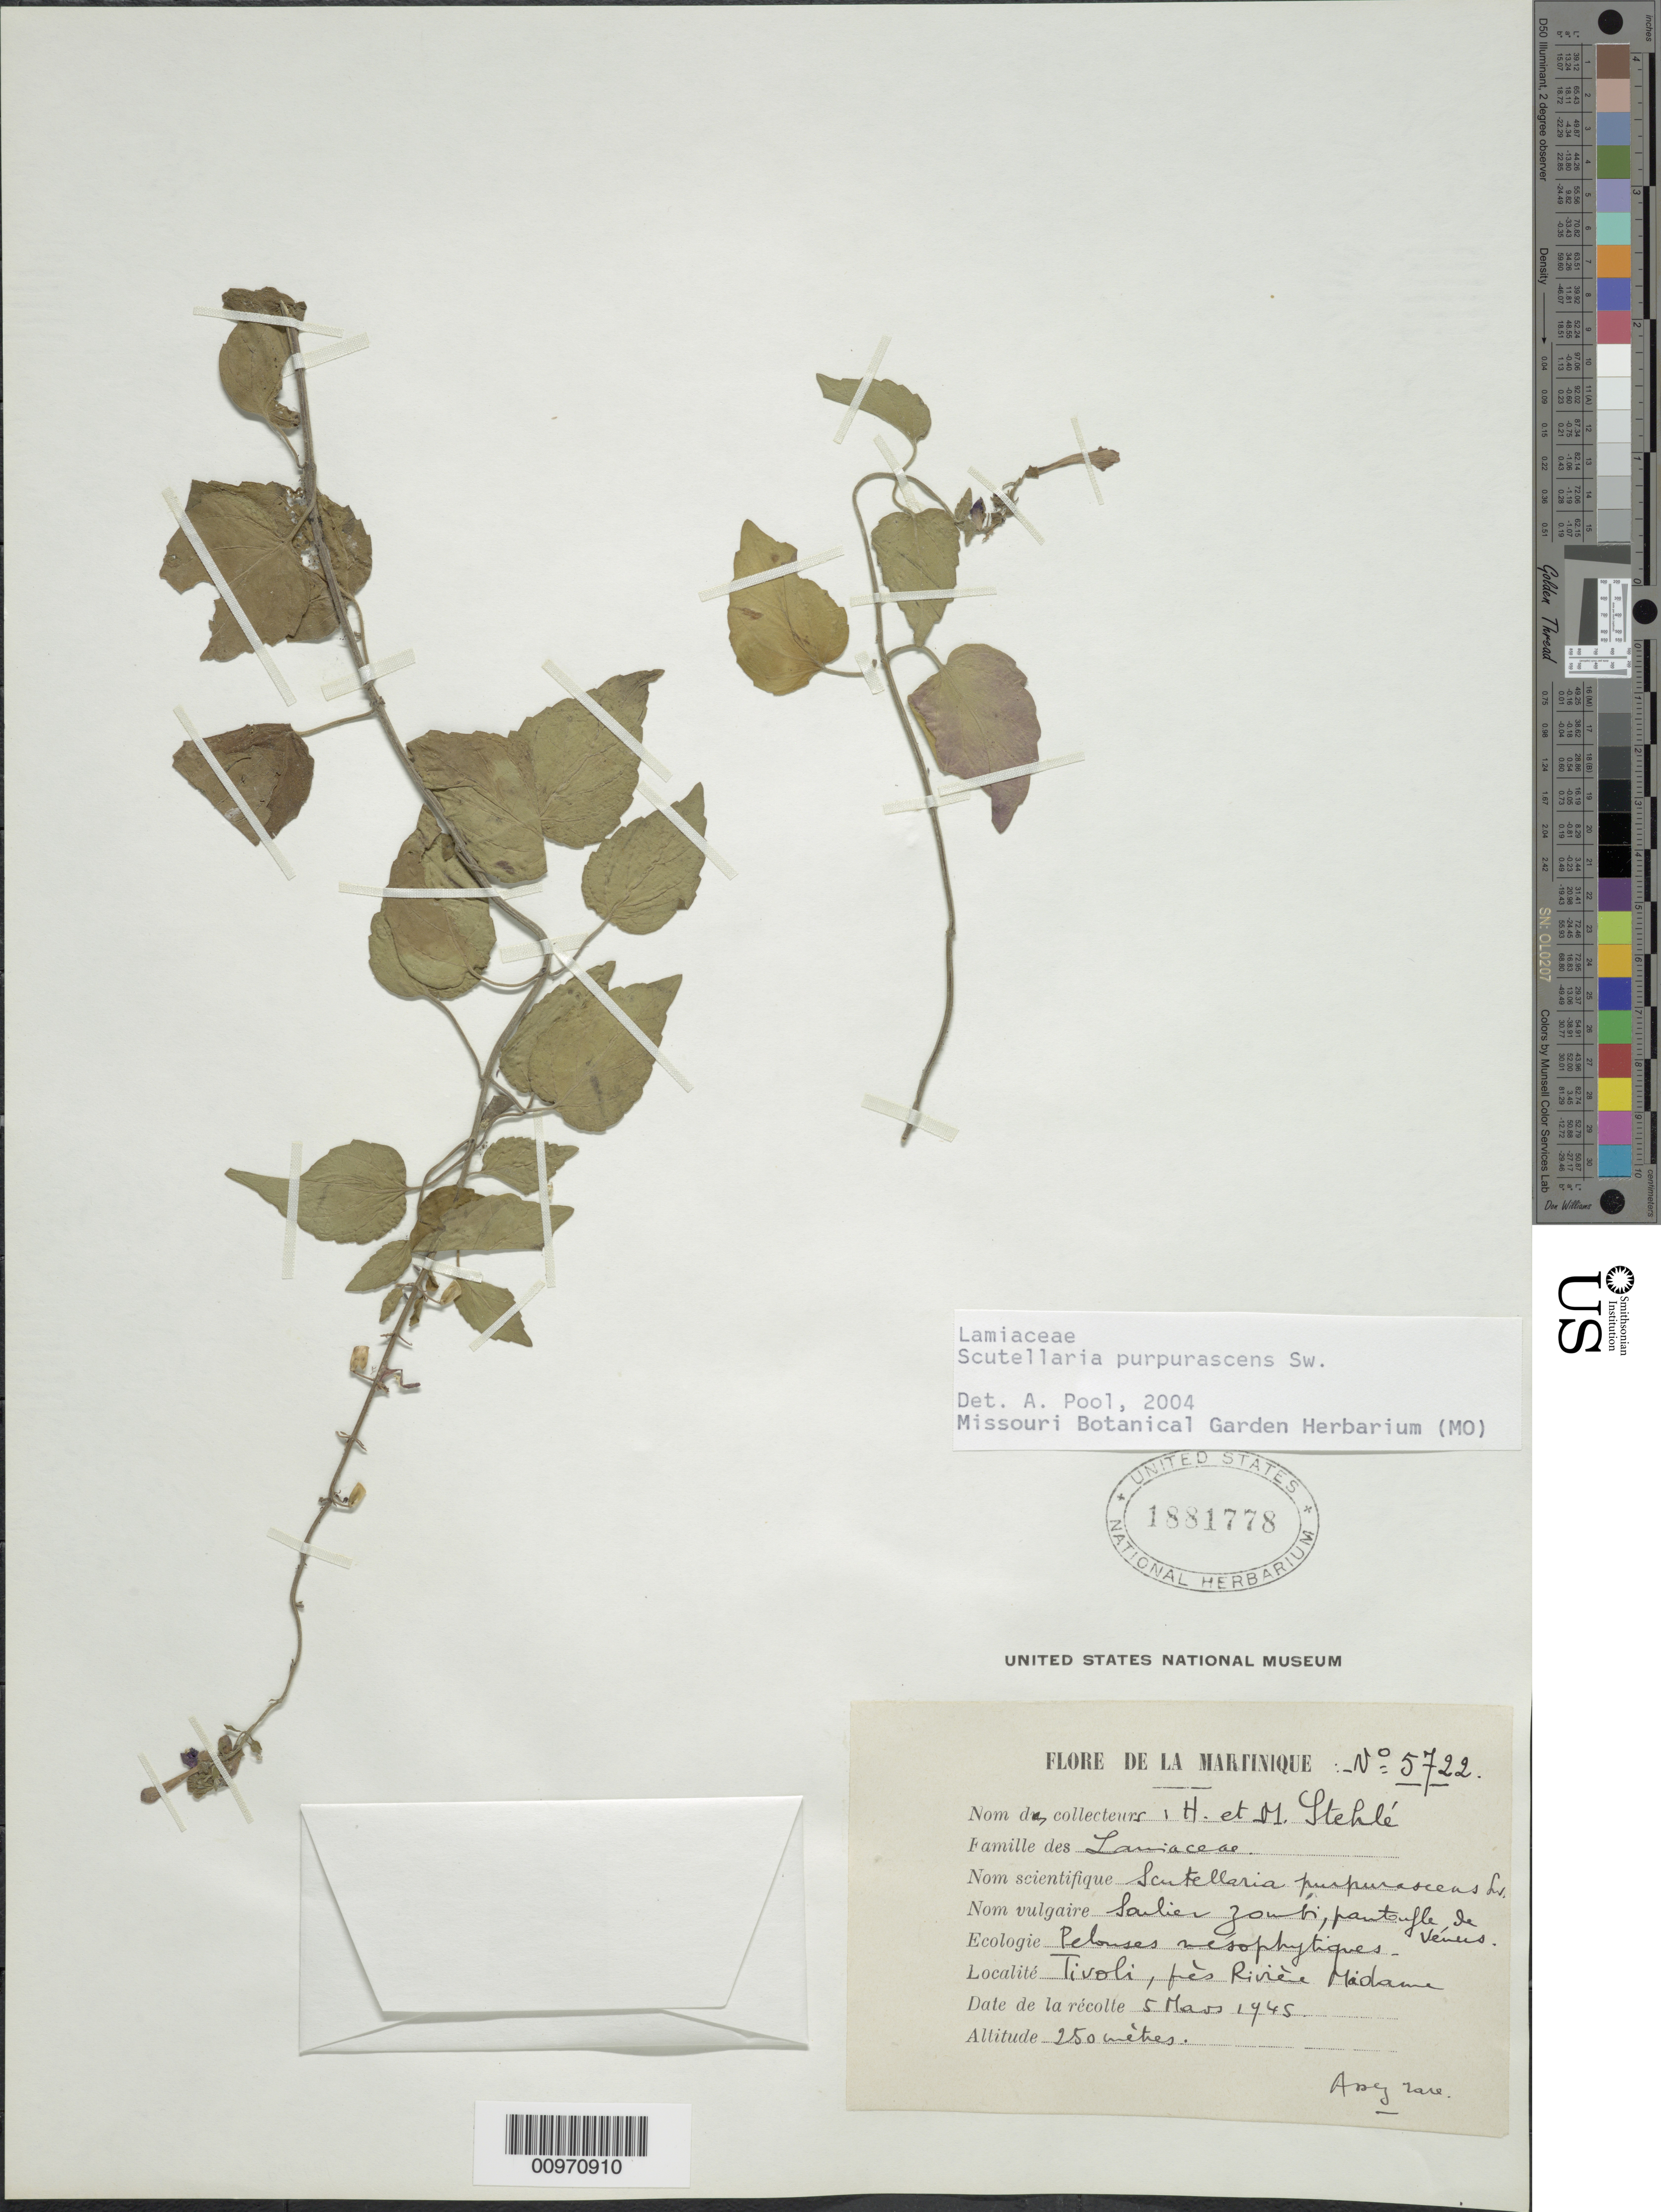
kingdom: Plantae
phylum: Tracheophyta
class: Magnoliopsida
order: Lamiales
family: Lamiaceae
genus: Scutellaria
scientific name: Scutellaria purpurascens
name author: Sw.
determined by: Pool, A., (MO), Missouri Botanical Garden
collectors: H. Stehlé & M. Stehlé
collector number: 5722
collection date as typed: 05 Mar 1945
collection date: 1945-03-05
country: Martinique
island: Martinique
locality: Tivoli, près Rivière Mádame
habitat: Pelouses mésophytiques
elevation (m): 250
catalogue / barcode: US 1881778